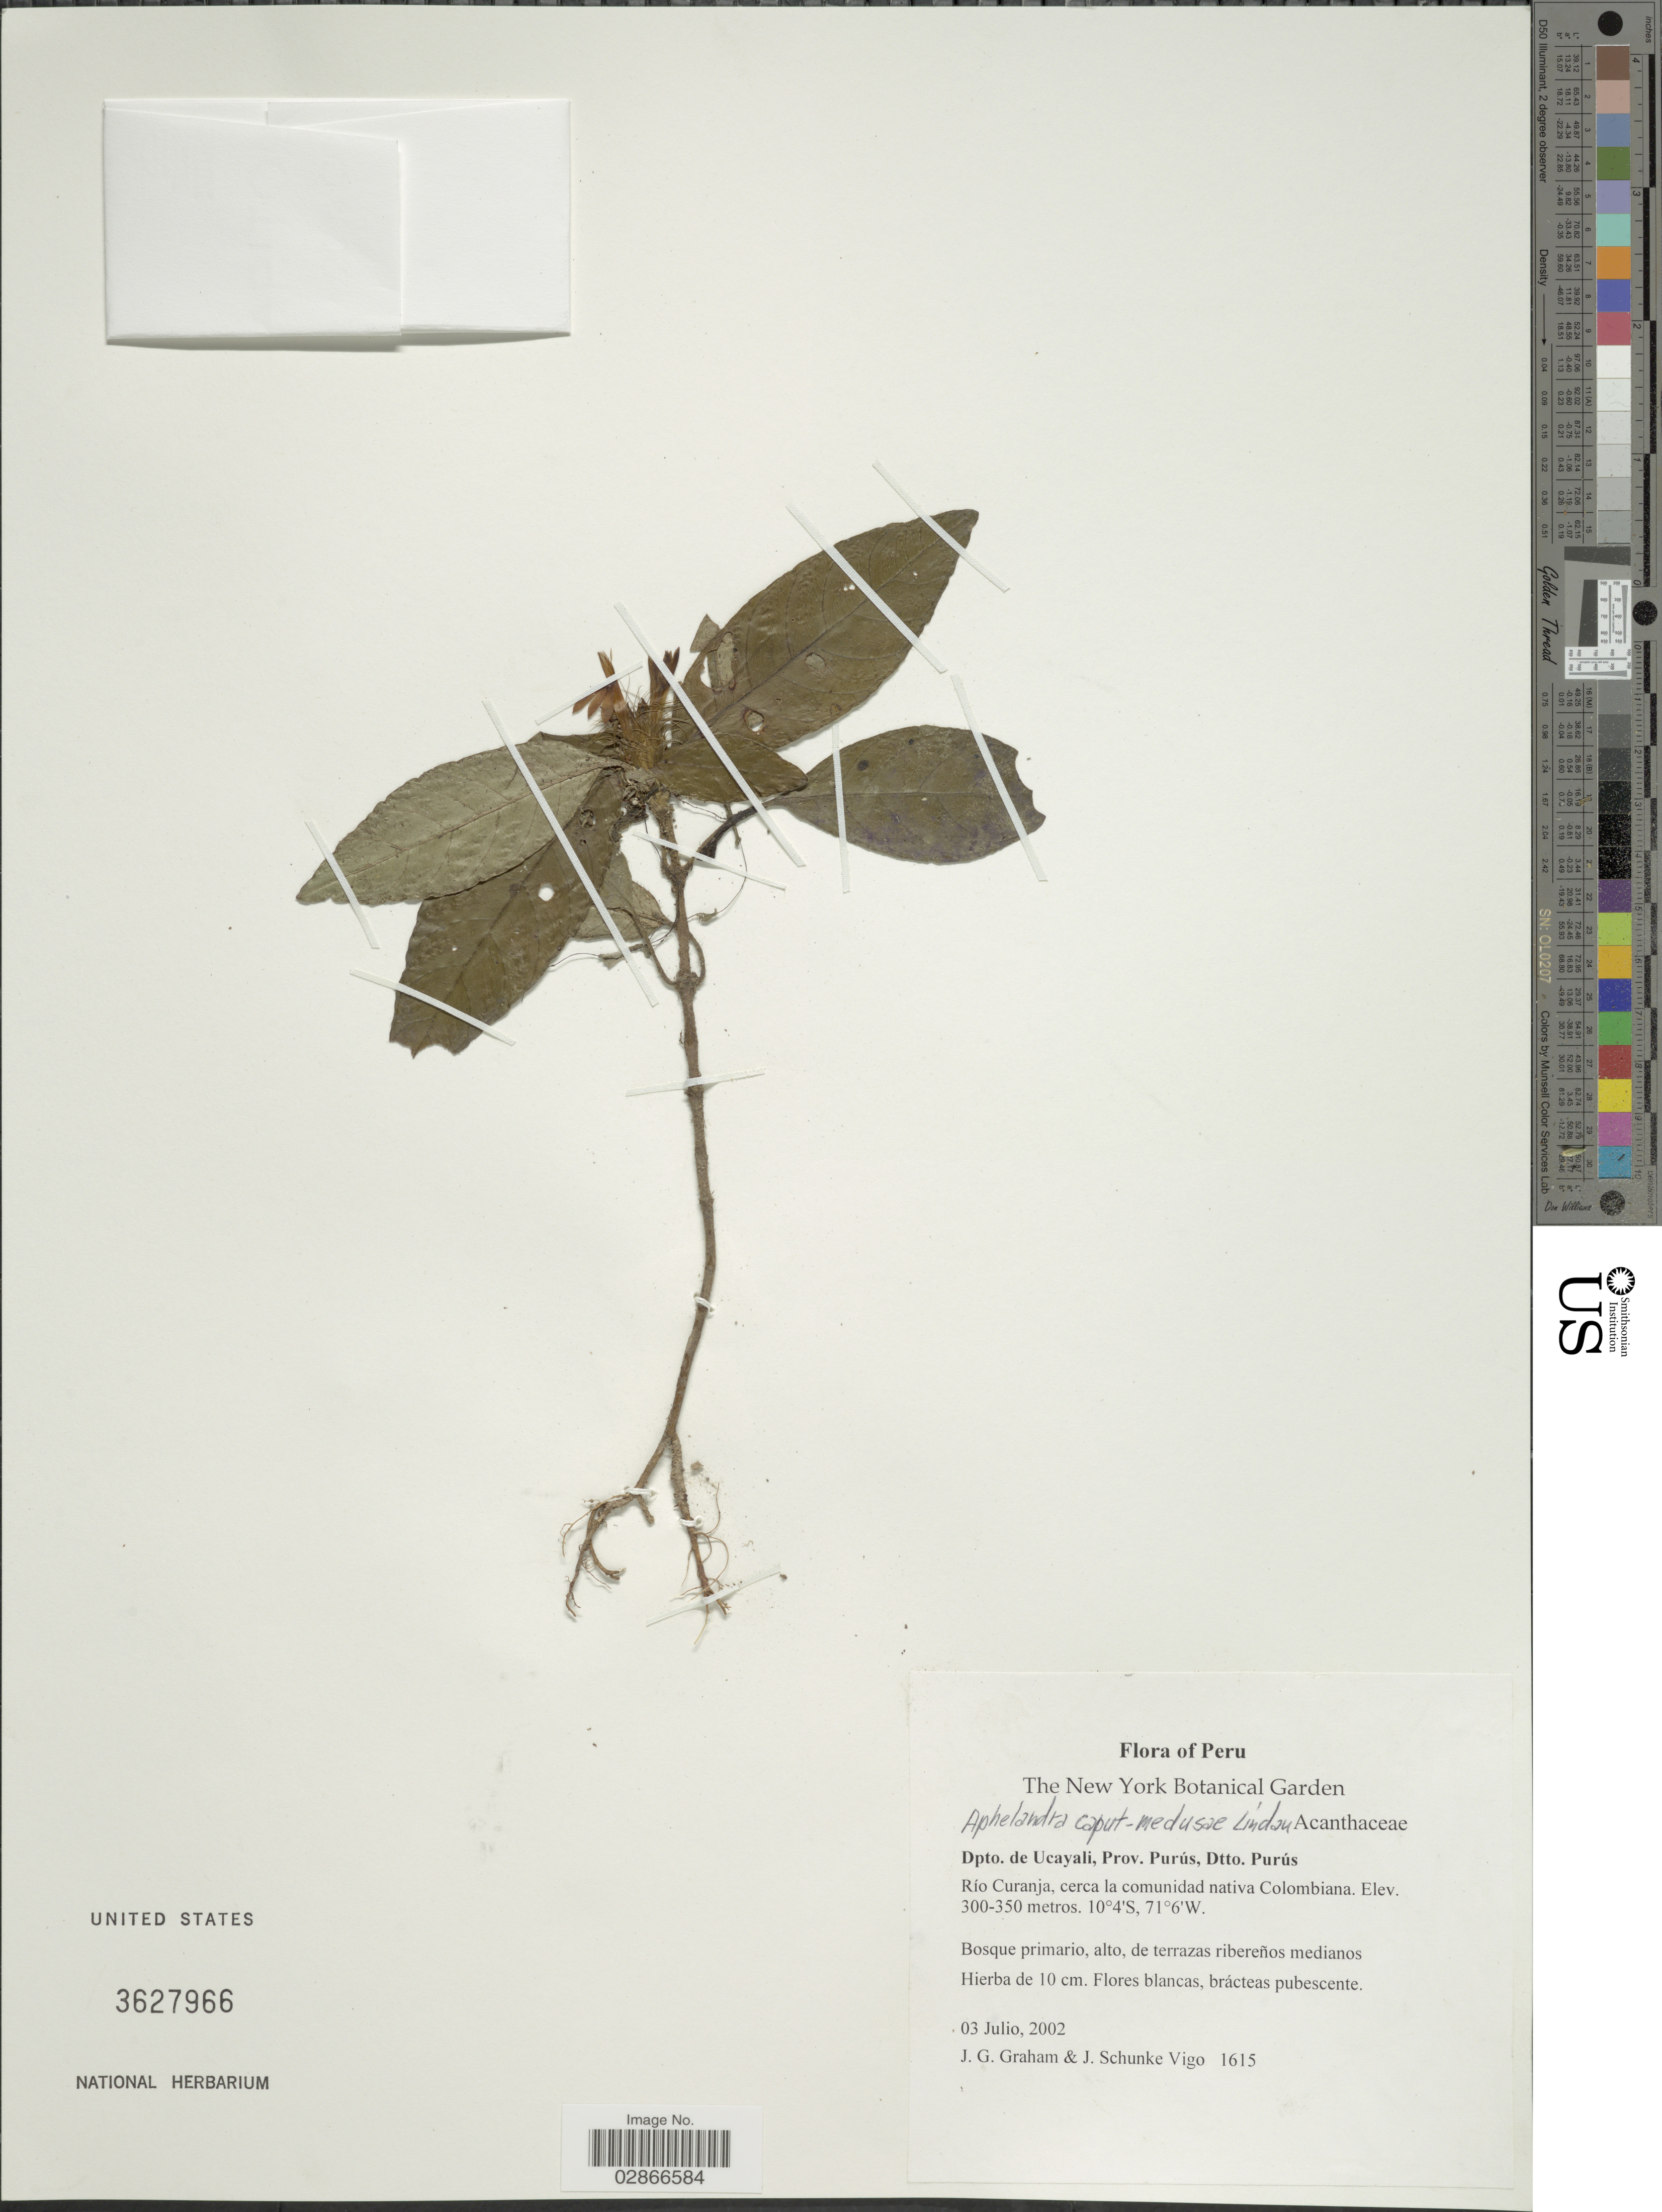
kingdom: Plantae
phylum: Tracheophyta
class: Magnoliopsida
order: Lamiales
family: Acanthaceae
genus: Aphelandra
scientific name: Aphelandra caput-medusae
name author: Lindau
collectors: J. Graham & J. Schunke Vigo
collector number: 1615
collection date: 2002-07-03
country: Peru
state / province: Ucayali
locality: Dpto. de Ucayali, Prov. Purús, Dtto. Purús. Río Curanja, cerca la comunidad nativa Colombiana.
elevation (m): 300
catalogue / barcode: US 3627966